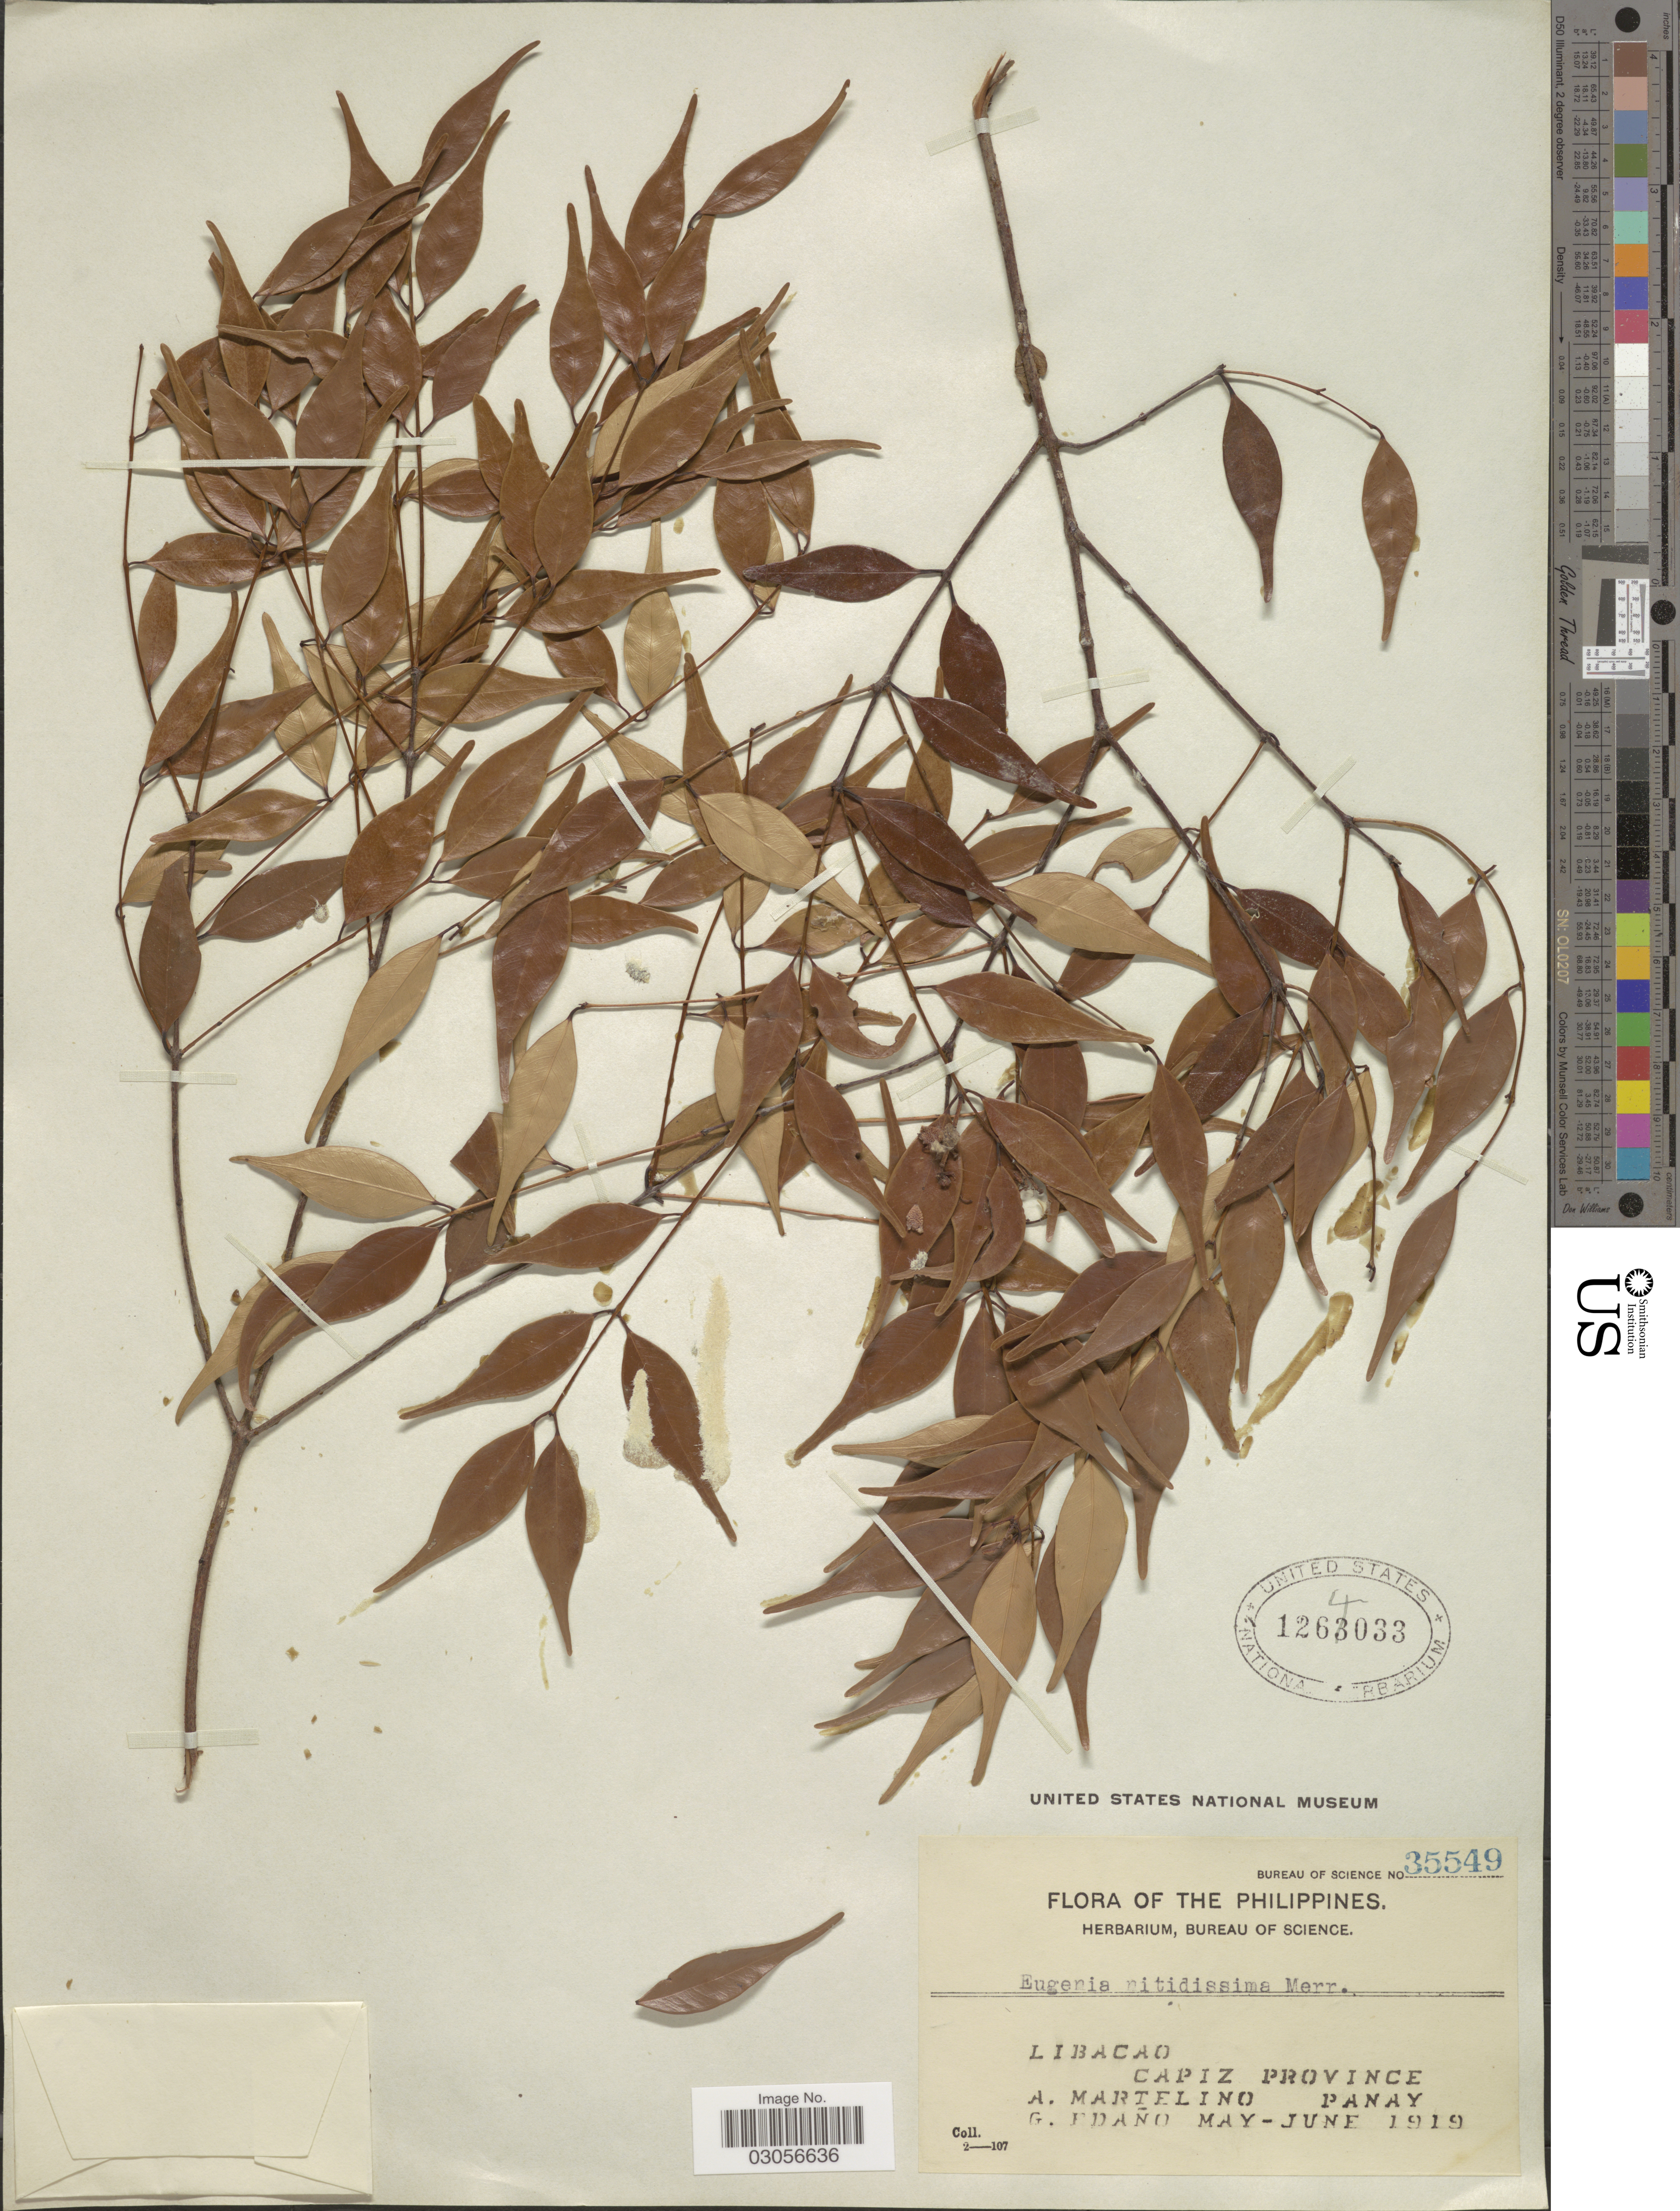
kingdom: Plantae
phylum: Tracheophyta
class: Magnoliopsida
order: Myrtales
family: Myrtaceae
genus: Syzygium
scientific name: Syzygium tenuirame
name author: (Miq.) Merr.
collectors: A. Martelino & G. Edaño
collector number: Bureau of Science 35549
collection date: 1919-05/1919-06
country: Philippines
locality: Libacao. Capiz Province. Panay.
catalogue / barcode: US 1264033